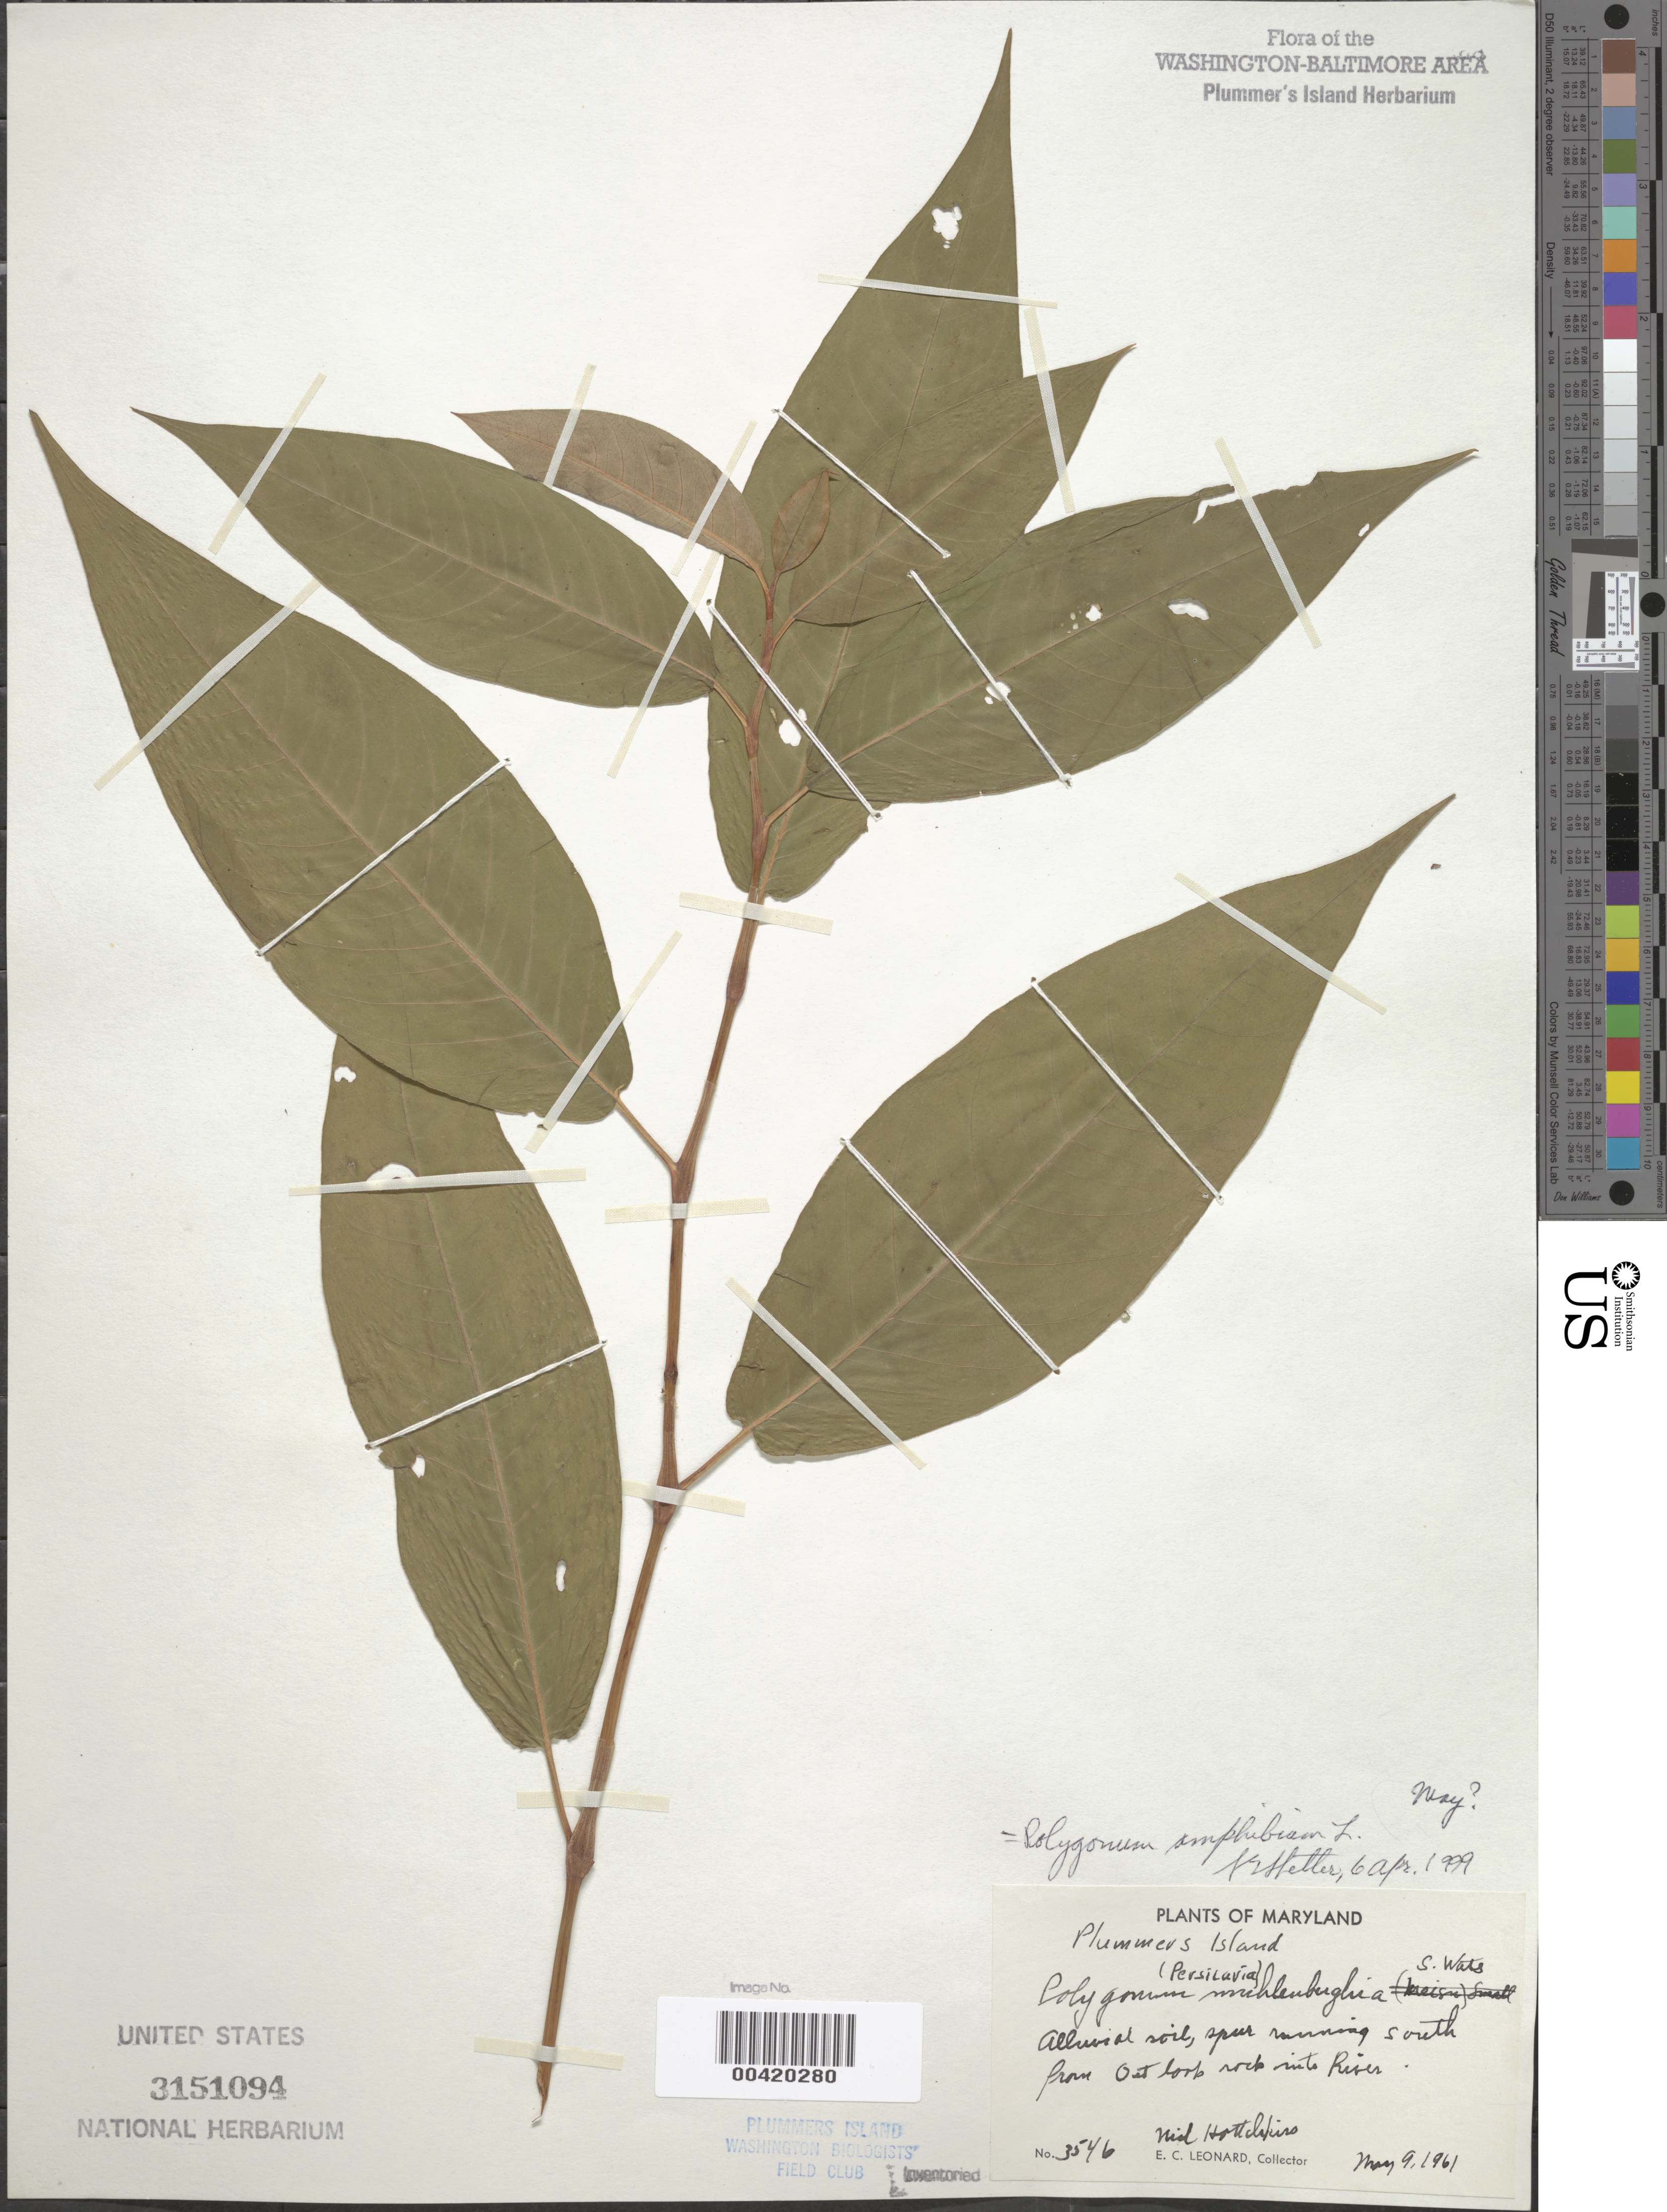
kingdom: Plantae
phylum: Tracheophyta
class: Magnoliopsida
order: Caryophyllales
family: Polygonaceae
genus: Persicaria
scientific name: Persicaria coccinea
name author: (Muhl. ex Willd.) Greene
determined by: Atha, D. E.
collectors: E. C. Leonard & N. Hotchkiss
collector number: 3546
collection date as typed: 09 May 1961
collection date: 1961-05-09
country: United States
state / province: Maryland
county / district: Montgomery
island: Plummers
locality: Plummer's Island; spur running south from Outlook Rock into river Plummers Island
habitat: Alluvial soil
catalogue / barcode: US 3151094